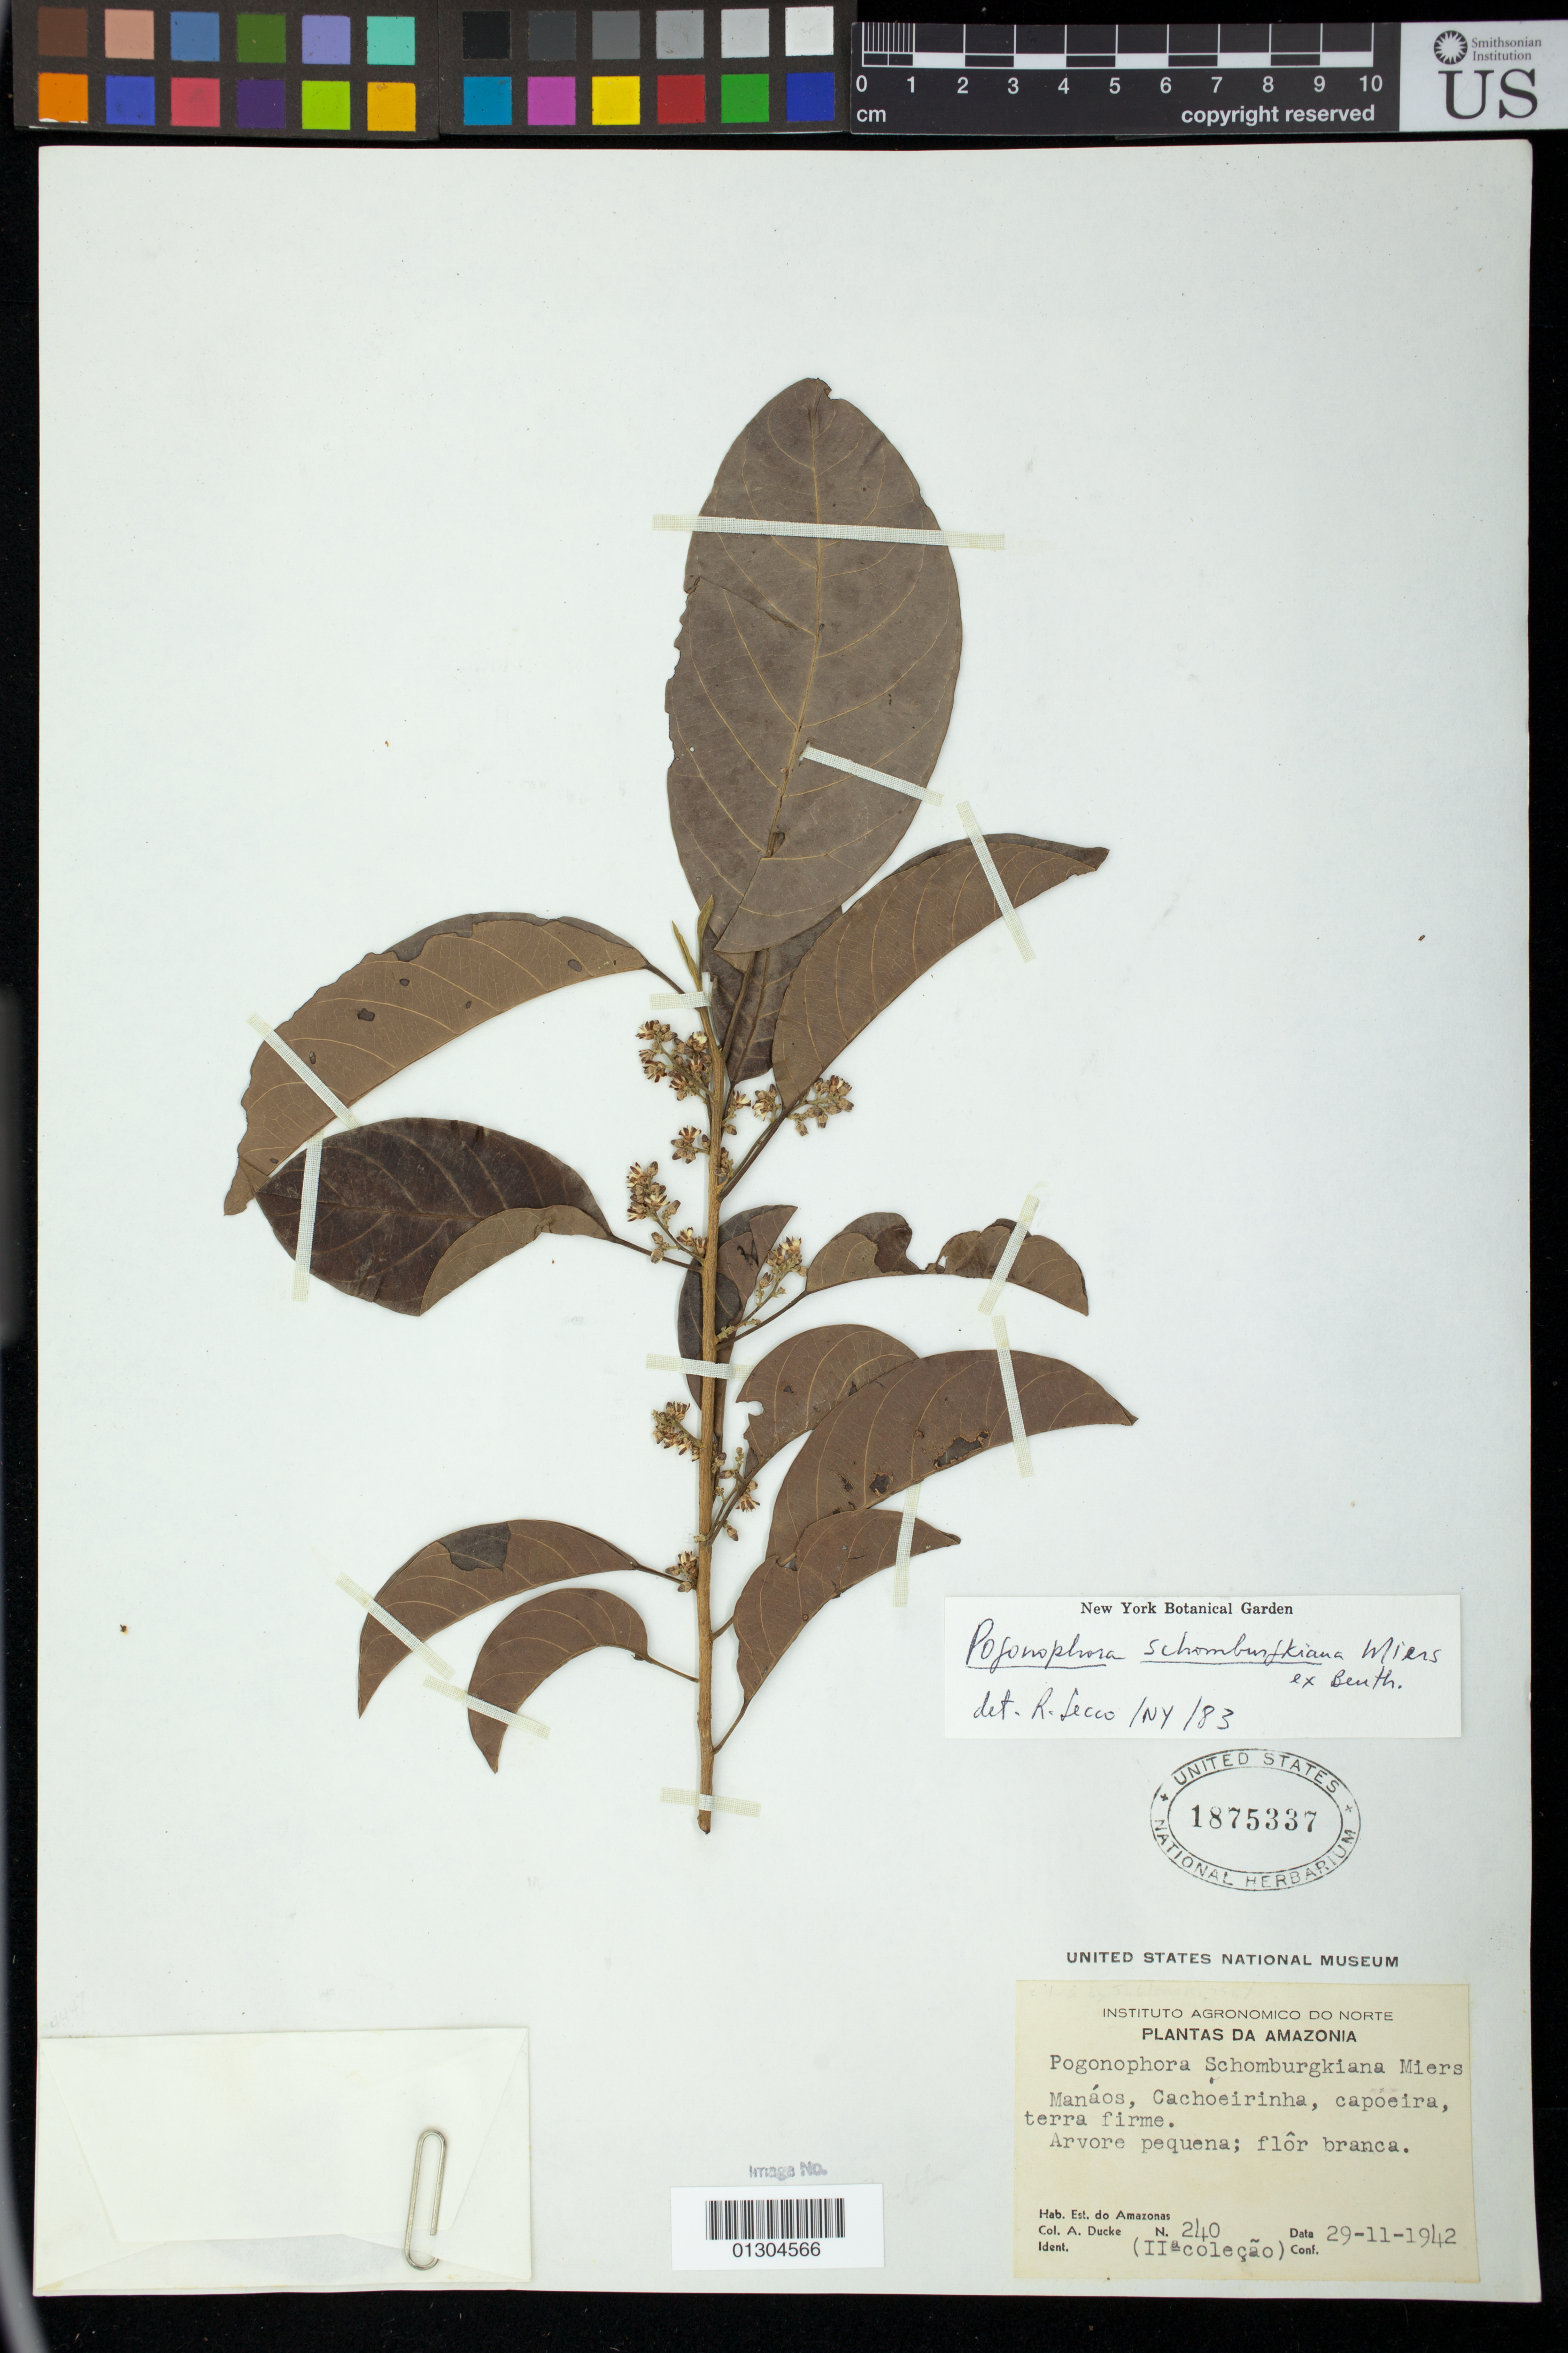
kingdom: Plantae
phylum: Tracheophyta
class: Magnoliopsida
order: Malpighiales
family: Peraceae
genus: Pogonophora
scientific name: Pogonophora schomburgkiana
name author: Miers ex Benth.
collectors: A. Ducke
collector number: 240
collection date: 1942-11-29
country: Brazil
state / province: Amazonas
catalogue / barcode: US 1875337